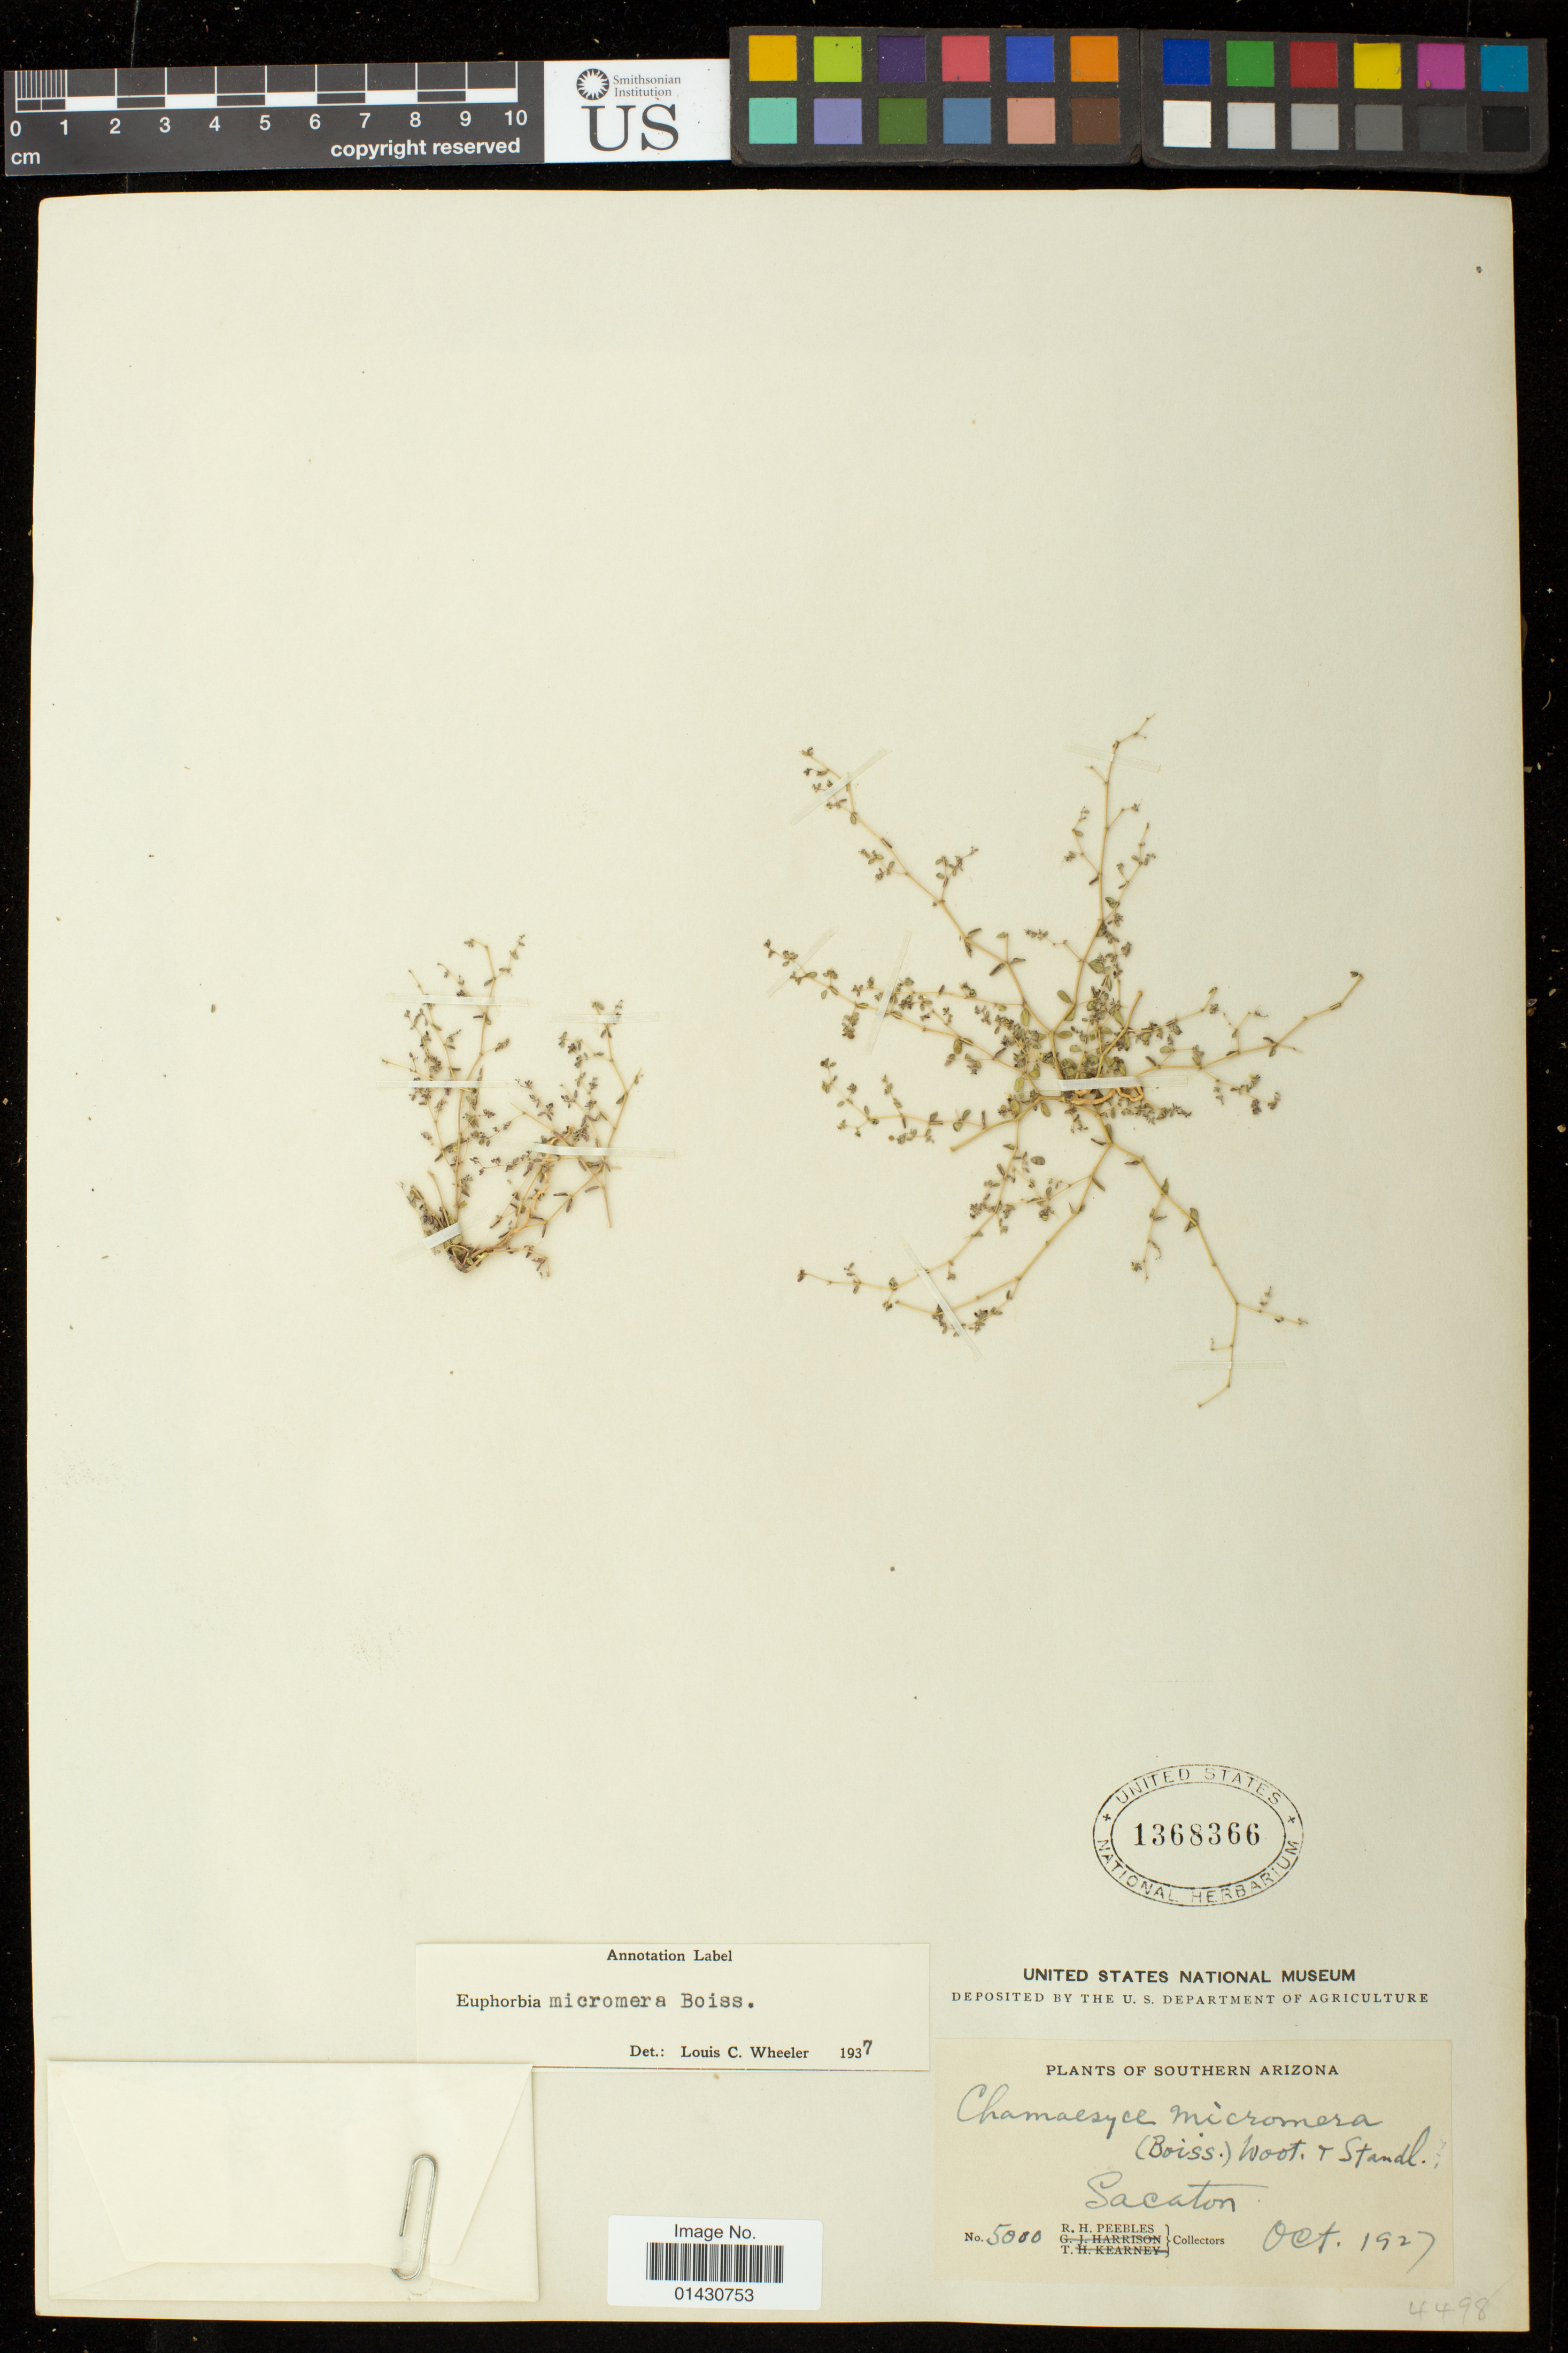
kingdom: Plantae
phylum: Tracheophyta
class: Magnoliopsida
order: Malpighiales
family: Euphorbiaceae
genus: Euphorbia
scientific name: Euphorbia micromera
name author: Boiss.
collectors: R. H. Peebles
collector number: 5000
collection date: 1927-10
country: United States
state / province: Arizona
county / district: Pinal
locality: Sacaton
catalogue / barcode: US 1368366